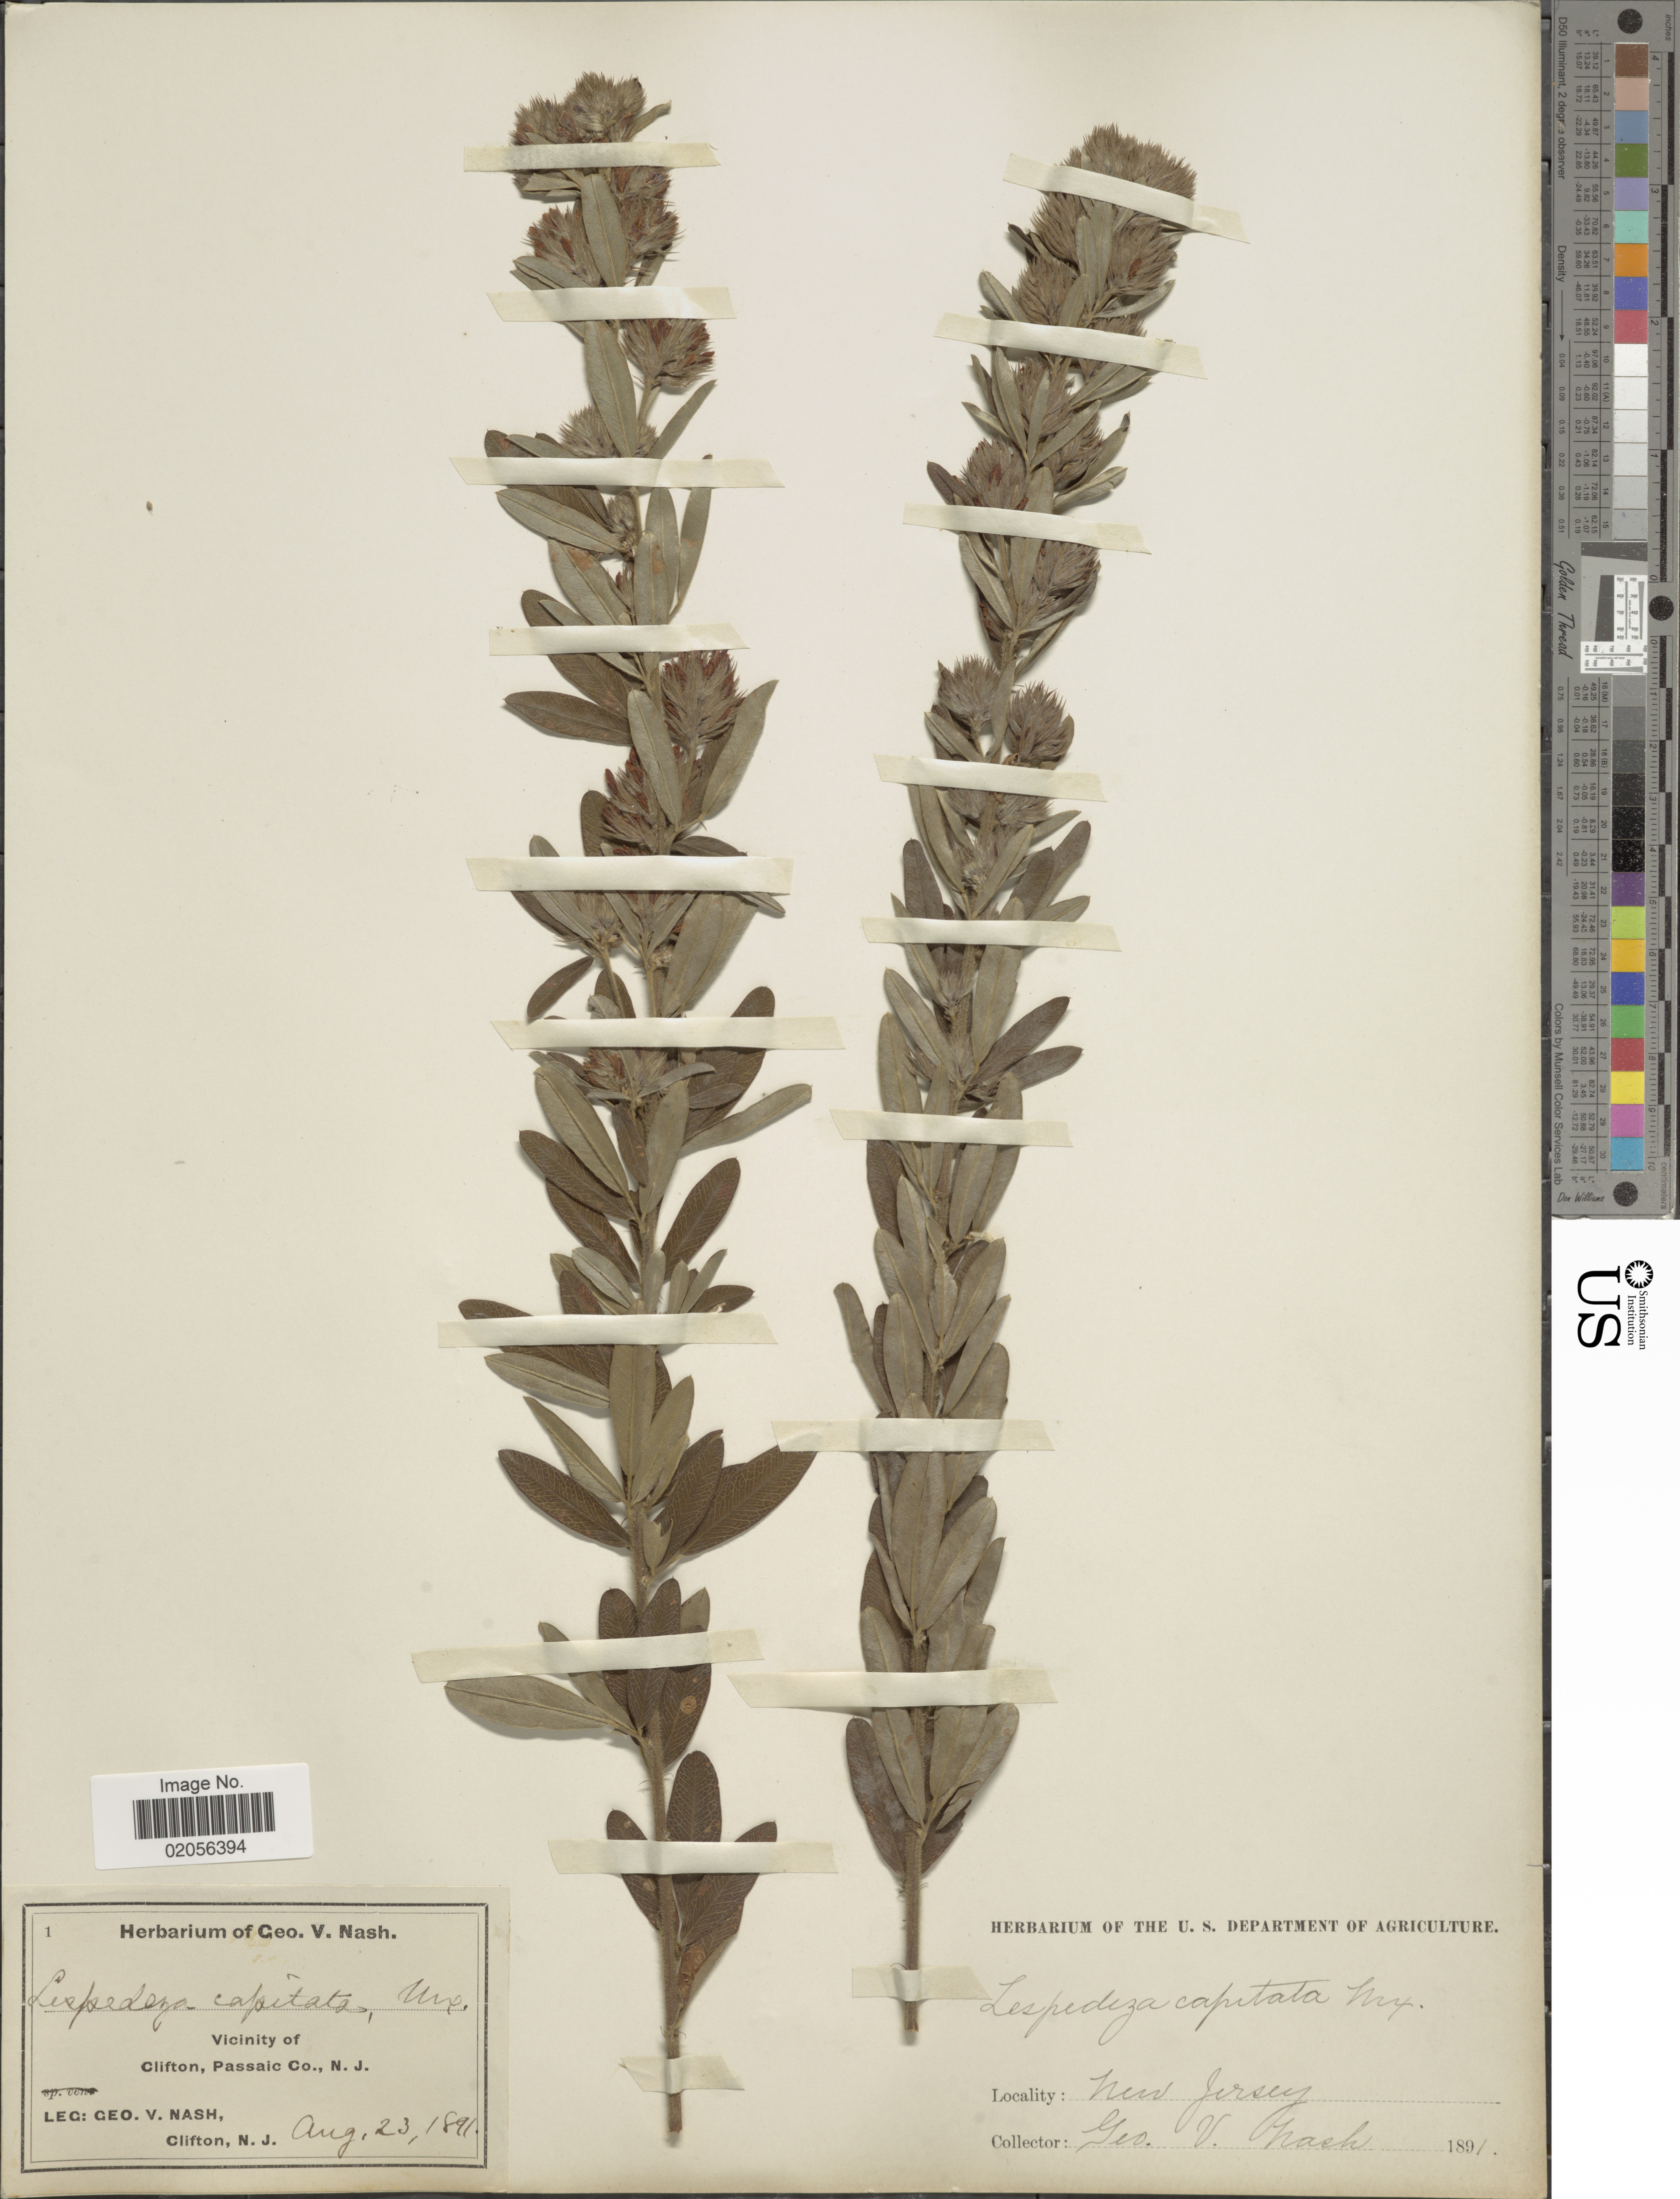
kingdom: Plantae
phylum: Tracheophyta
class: Magnoliopsida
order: Fabales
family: Fabaceae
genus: Lespedeza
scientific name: Lespedeza capitata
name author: Michx.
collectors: G. V. Nash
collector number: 1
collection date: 1891-08-23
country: United States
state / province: New Jersey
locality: Vicinity of Clifton, Passaic Co